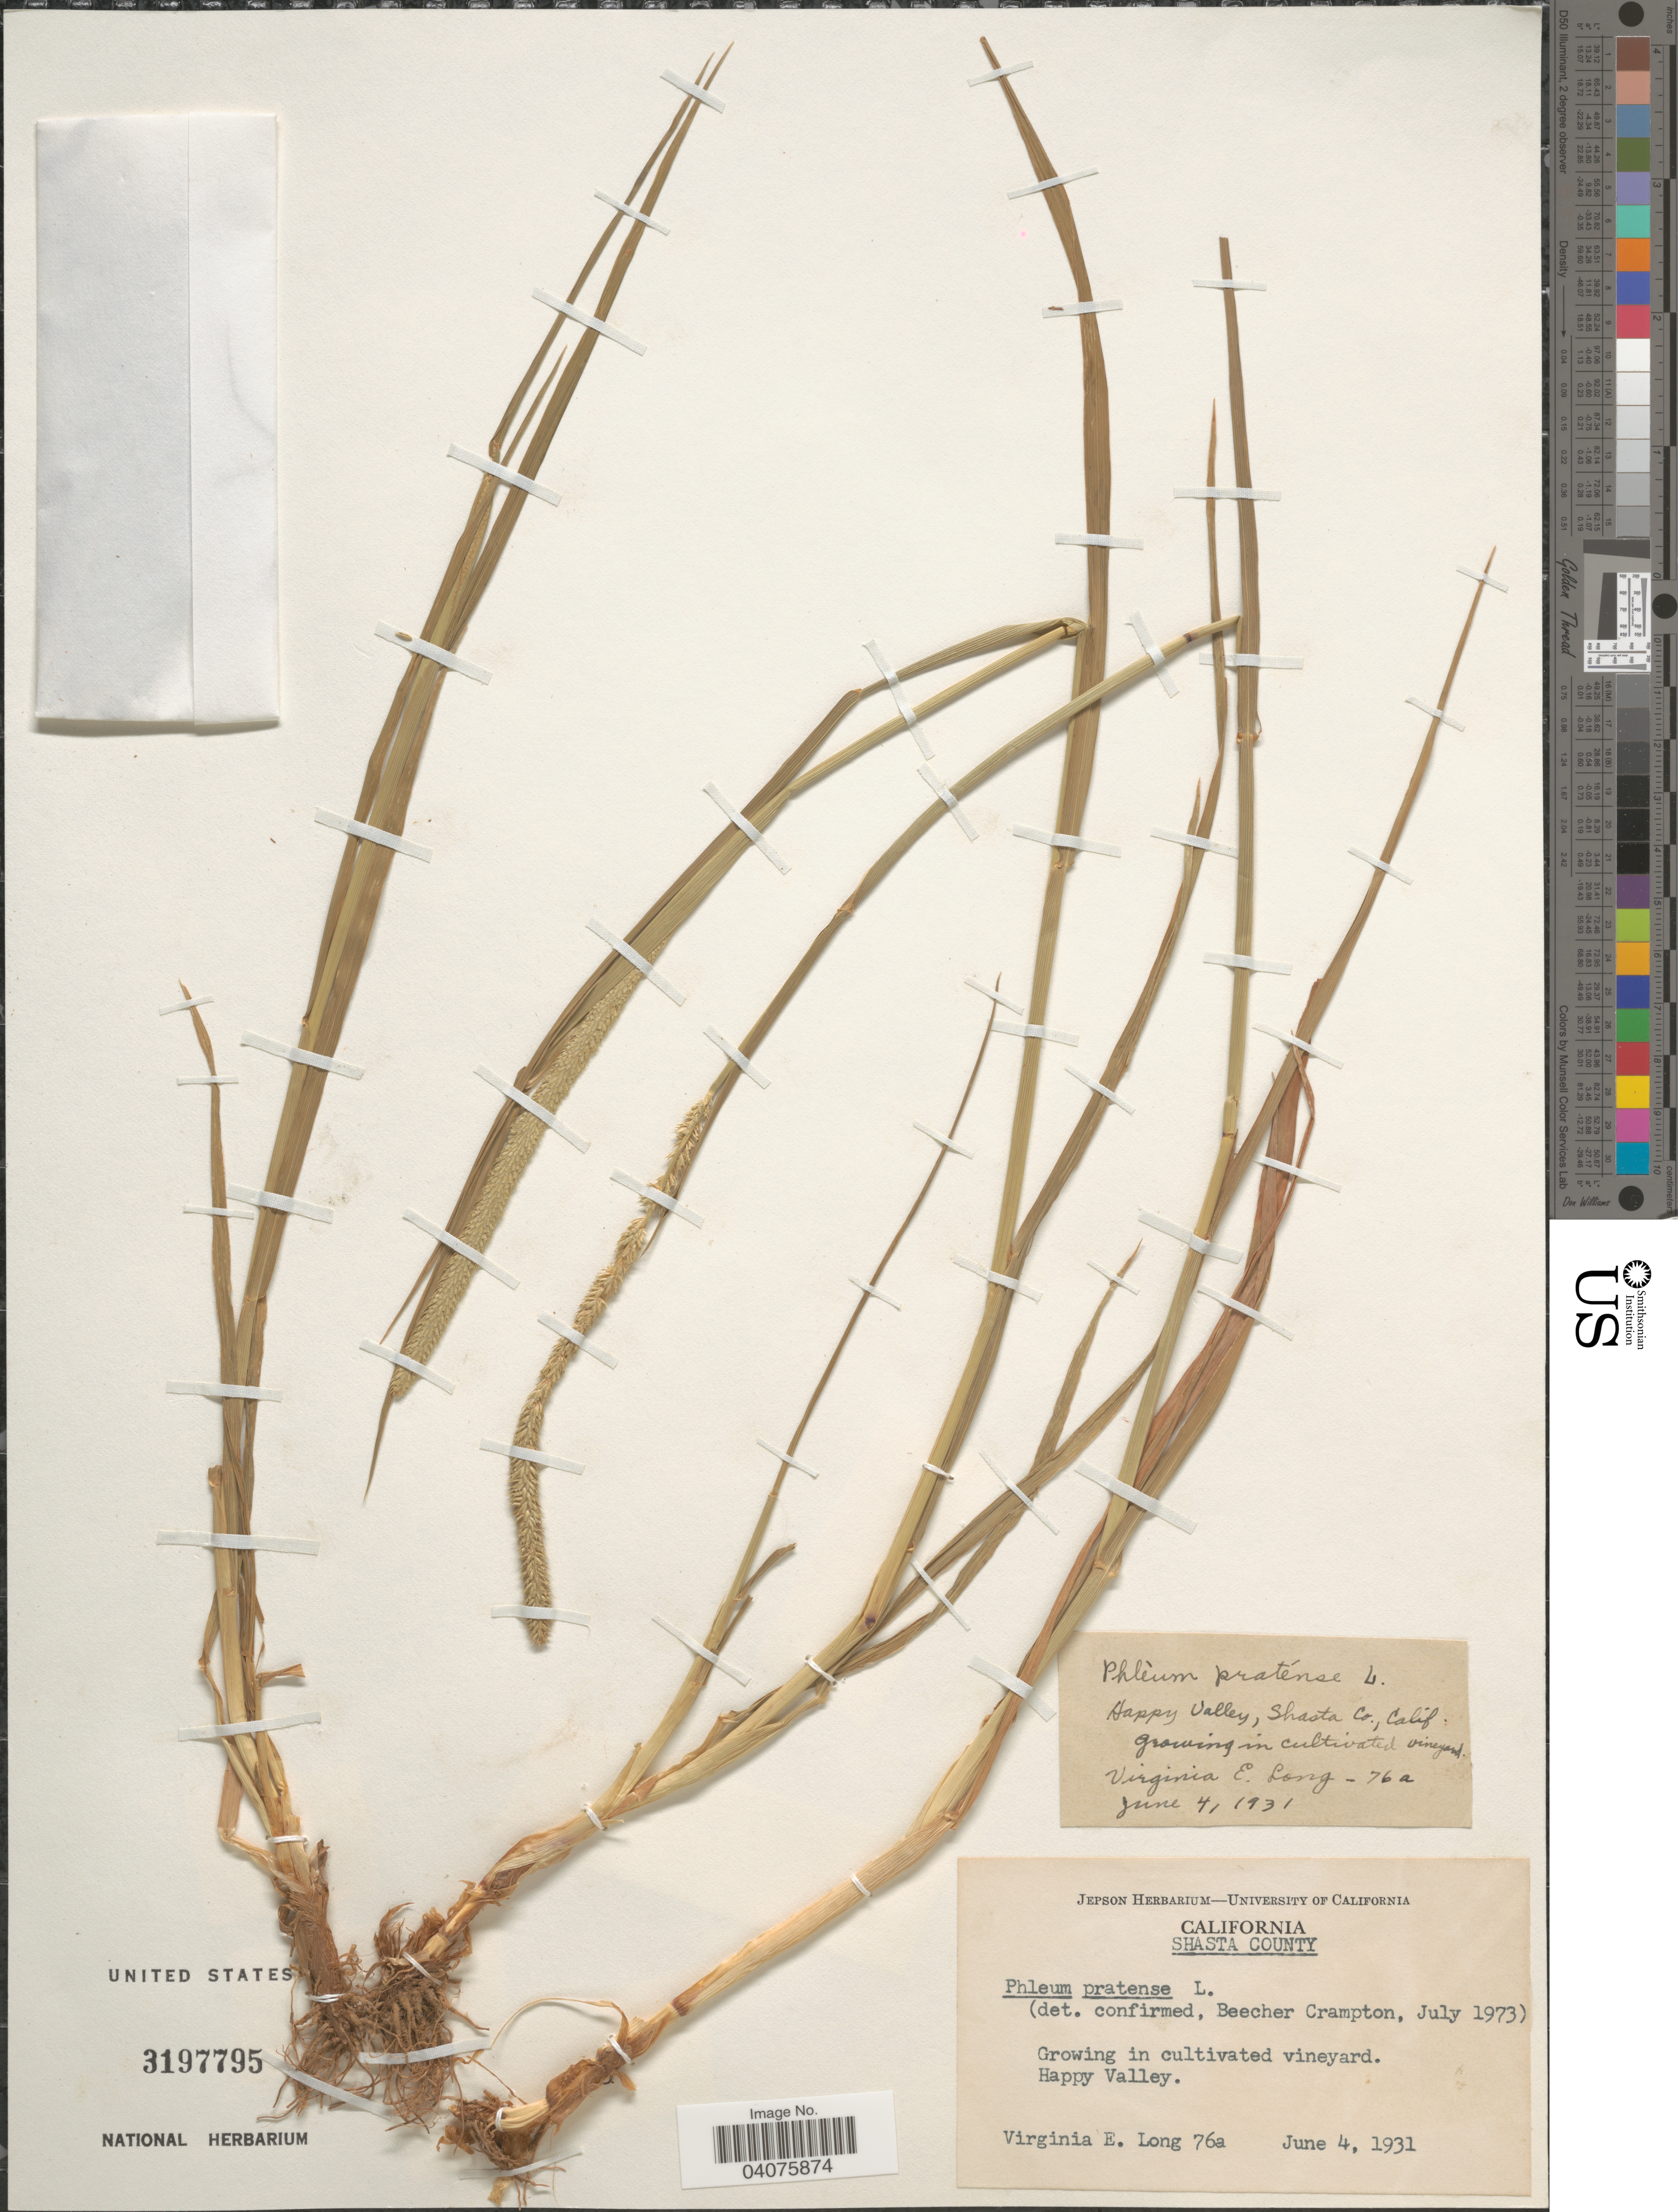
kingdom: Plantae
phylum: Tracheophyta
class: Liliopsida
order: Poales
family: Poaceae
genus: Phleum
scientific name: Phleum pratense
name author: L.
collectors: V. Long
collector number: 76a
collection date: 1931-06-04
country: United States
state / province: California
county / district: Shasta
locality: Shasta County. In cultivated vineyard. Happy Valley.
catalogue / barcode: US 3197795